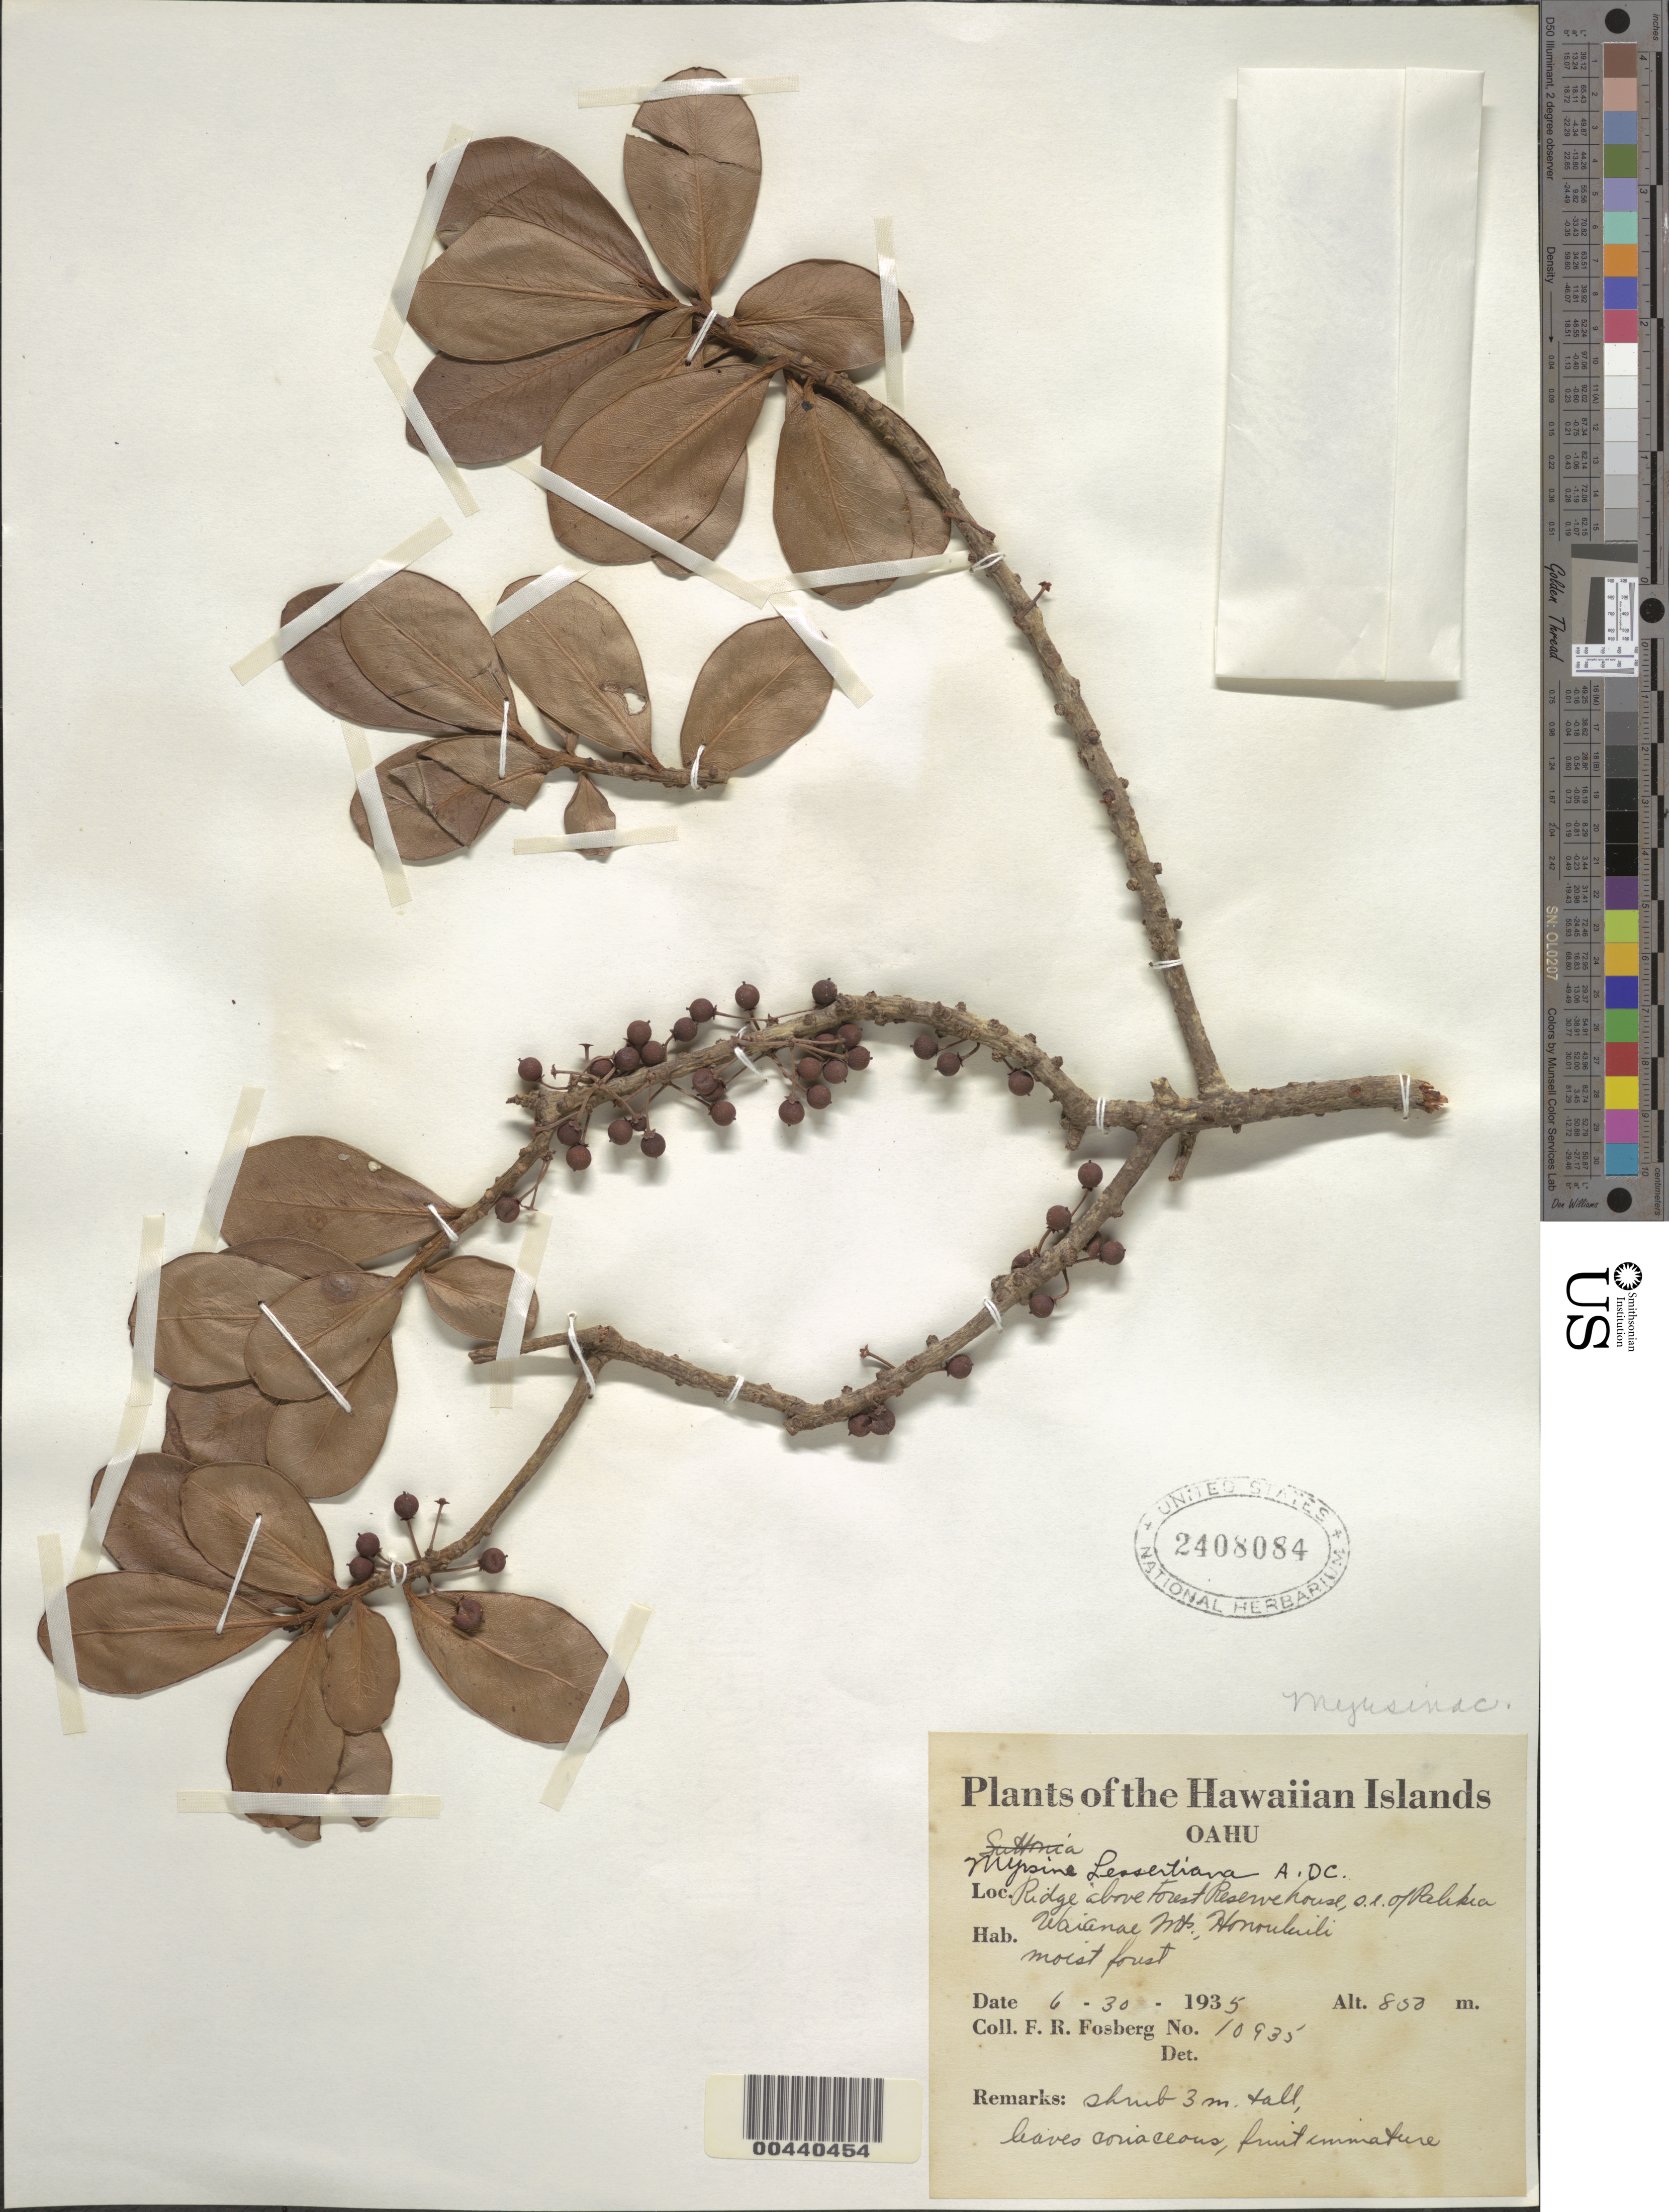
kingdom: Plantae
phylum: Tracheophyta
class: Magnoliopsida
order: Ericales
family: Primulaceae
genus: Myrsine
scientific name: Myrsine lessertiana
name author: A. DC.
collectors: F. R. Fosberg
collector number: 10935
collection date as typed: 30 Jun 1935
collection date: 1935-06-30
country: United States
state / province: Hawaii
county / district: Honolulu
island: Oahu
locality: Ridge above Forest Reserve house, southeast of Palikea, Waianae Mts., Honouluili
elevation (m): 850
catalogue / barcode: US 2408084